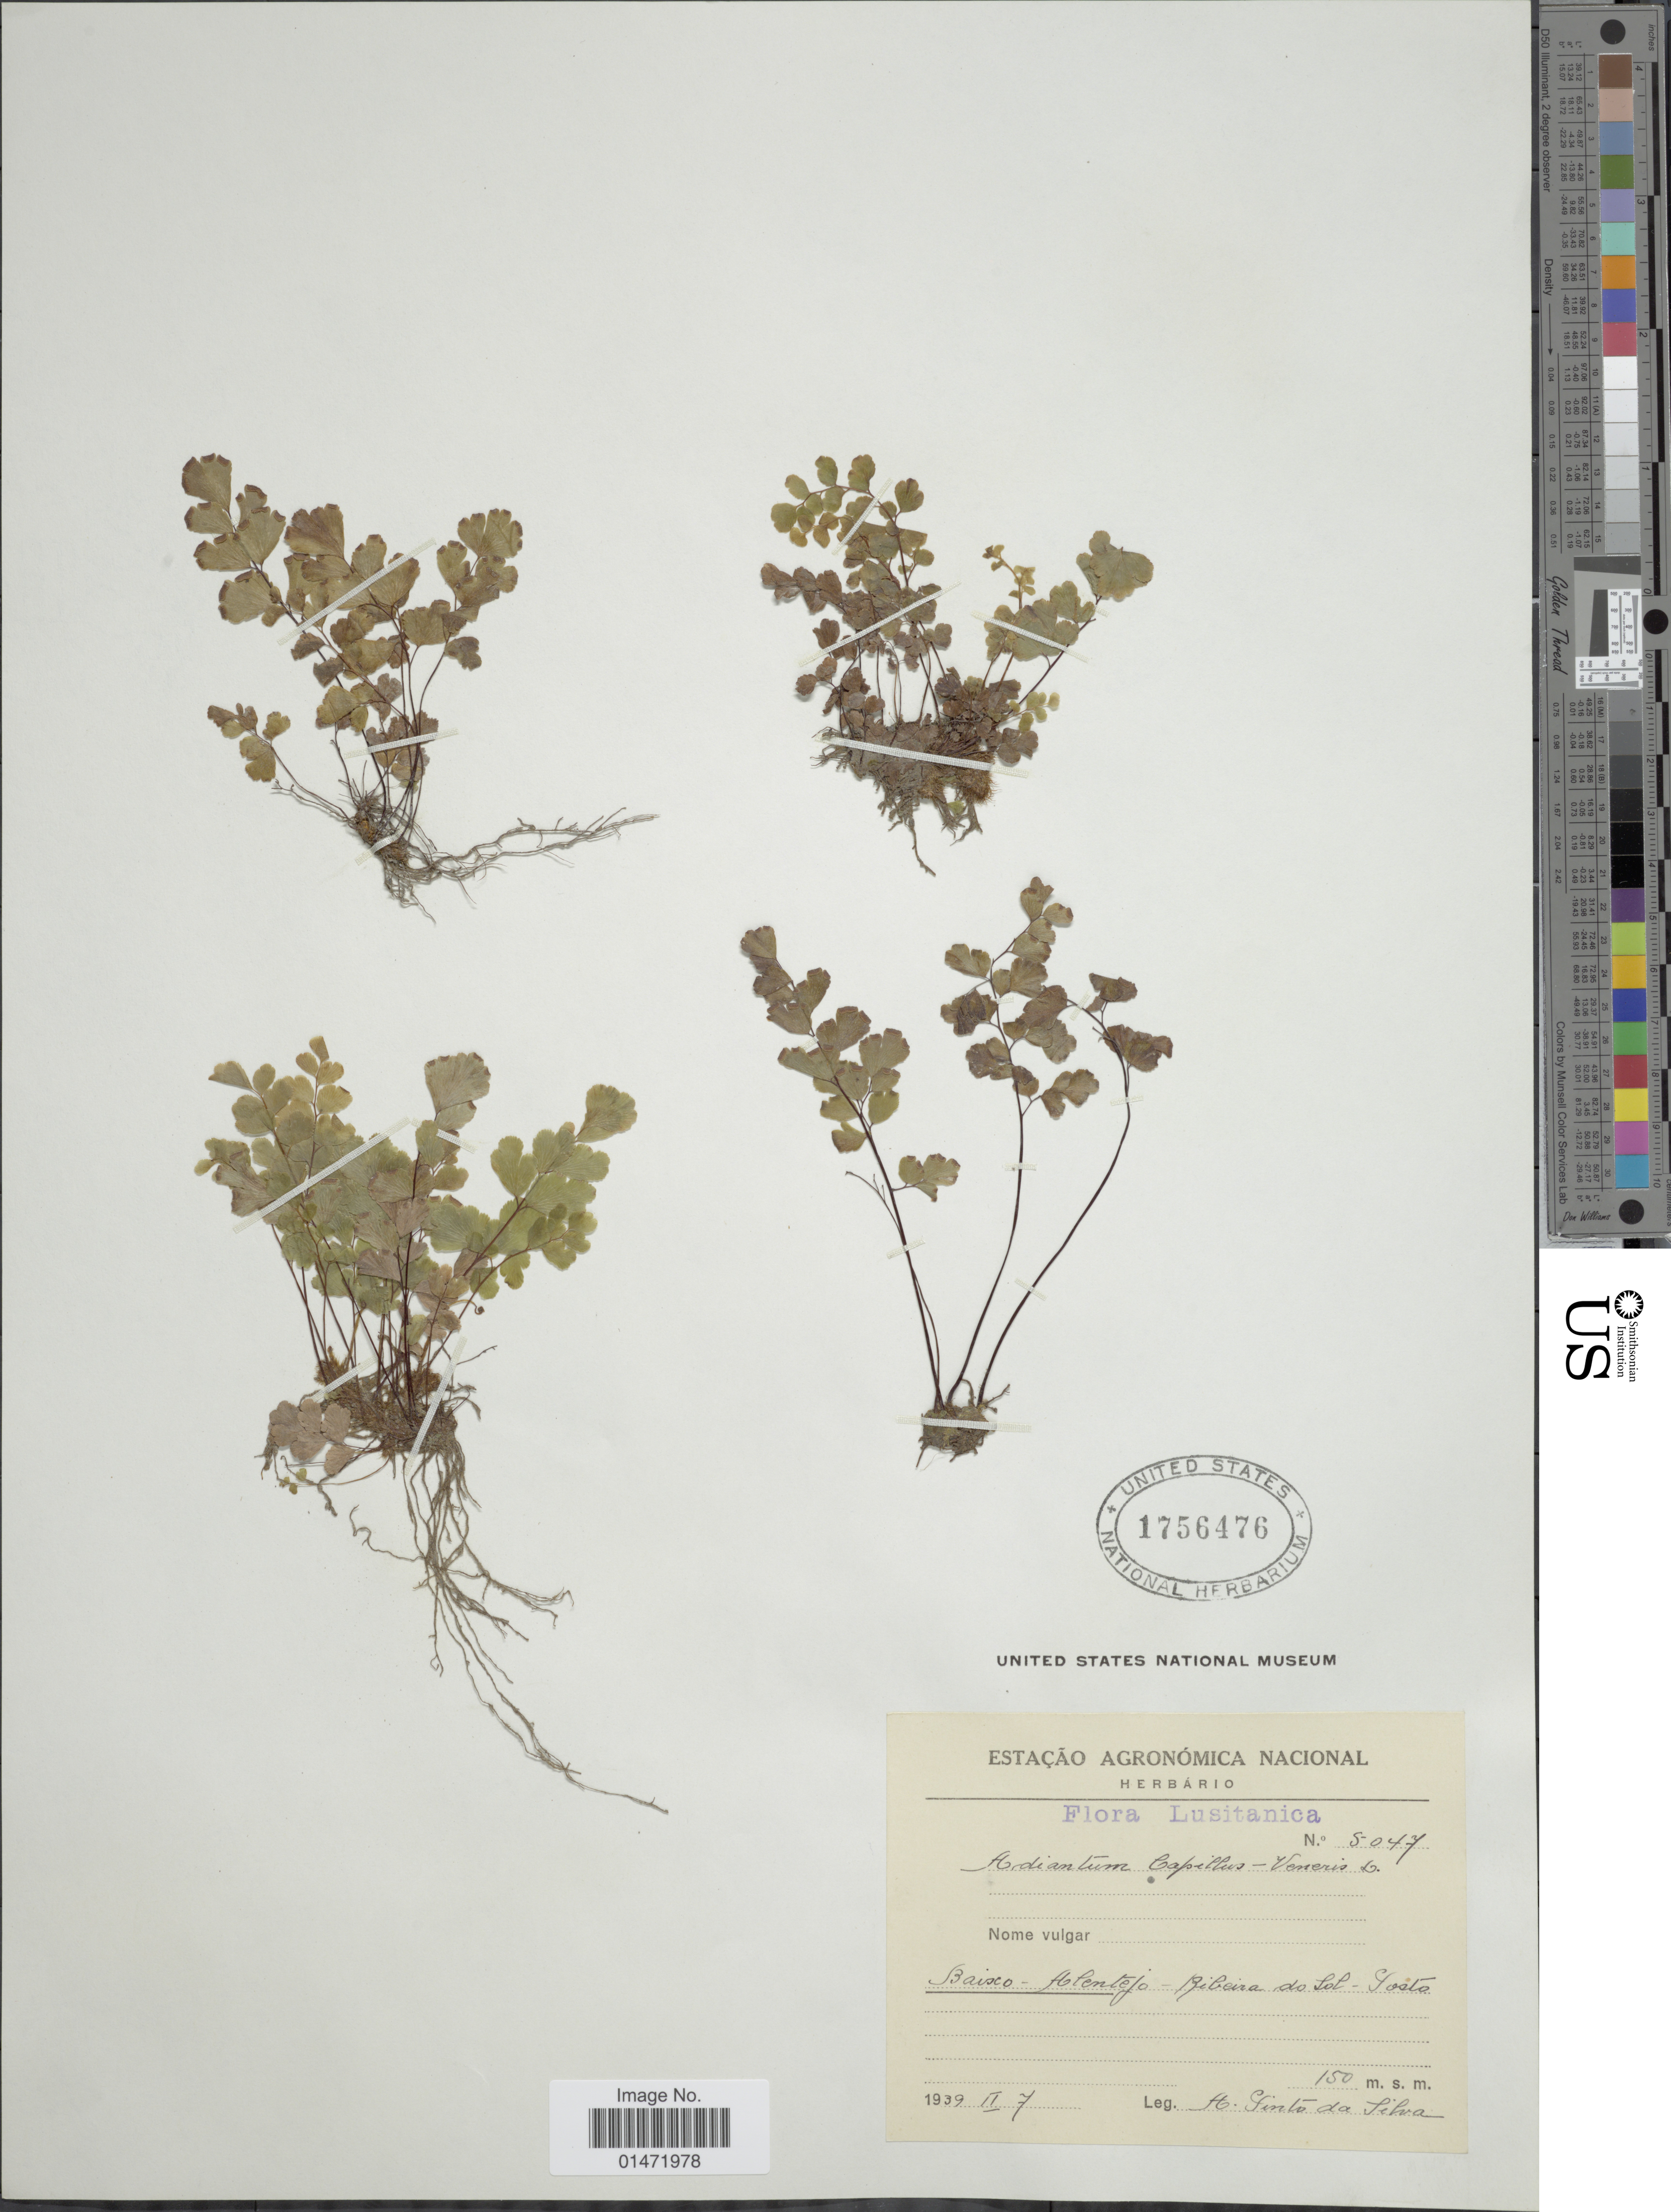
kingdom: Plantae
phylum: Tracheophyta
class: Polypodiopsida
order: Polypodiales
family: Pteridaceae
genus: Adiantum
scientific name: Adiantum capillus-veneris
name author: L.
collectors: A. Pinto da Silva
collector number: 5047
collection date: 1939-02-07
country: Portugal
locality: Lusitanica. Baixo-Alentejo - Ribeira do Sol-Gosto [interpreted]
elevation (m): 150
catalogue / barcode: US 1756476